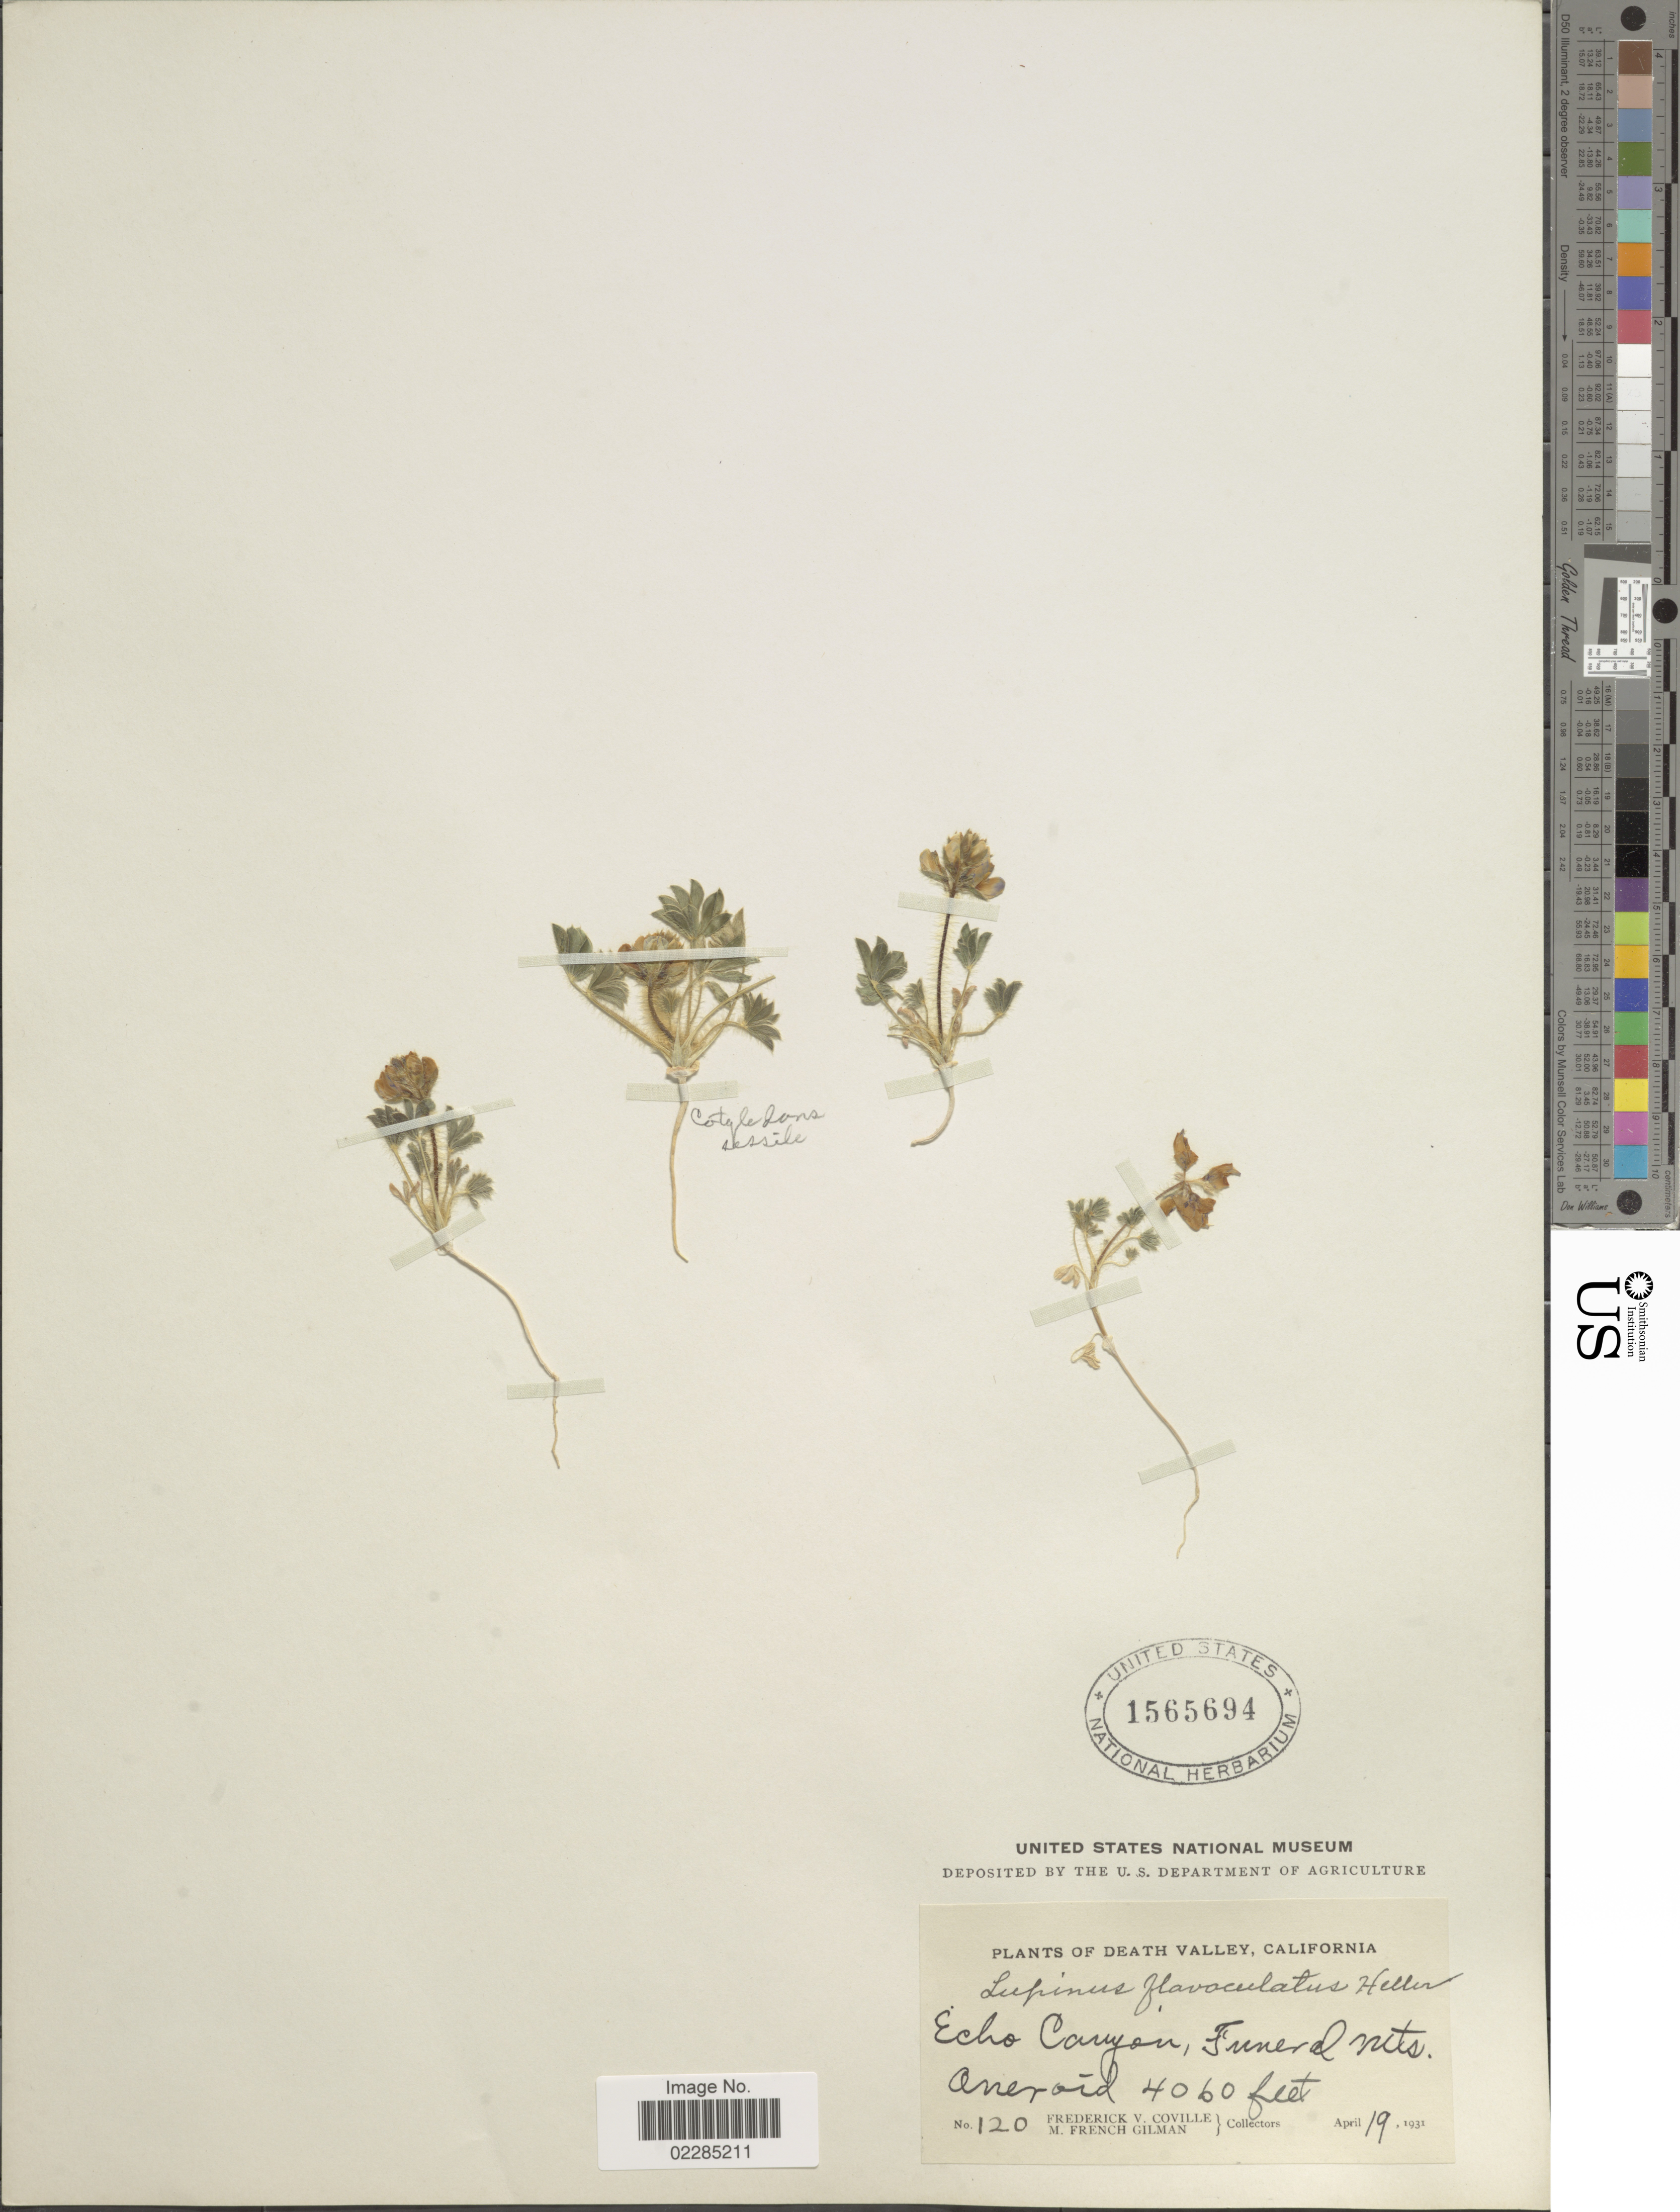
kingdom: Plantae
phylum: Tracheophyta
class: Magnoliopsida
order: Fabales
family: Fabaceae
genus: Lupinus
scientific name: Lupinus flavoculatus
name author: A. Heller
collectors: F. V. Coville & M. F. Gilman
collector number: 120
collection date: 1931-04-19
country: United States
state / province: California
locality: Death Valley, Echo Canyon, Funeral Mts. Aneroid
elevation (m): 1237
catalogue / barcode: US 1565694